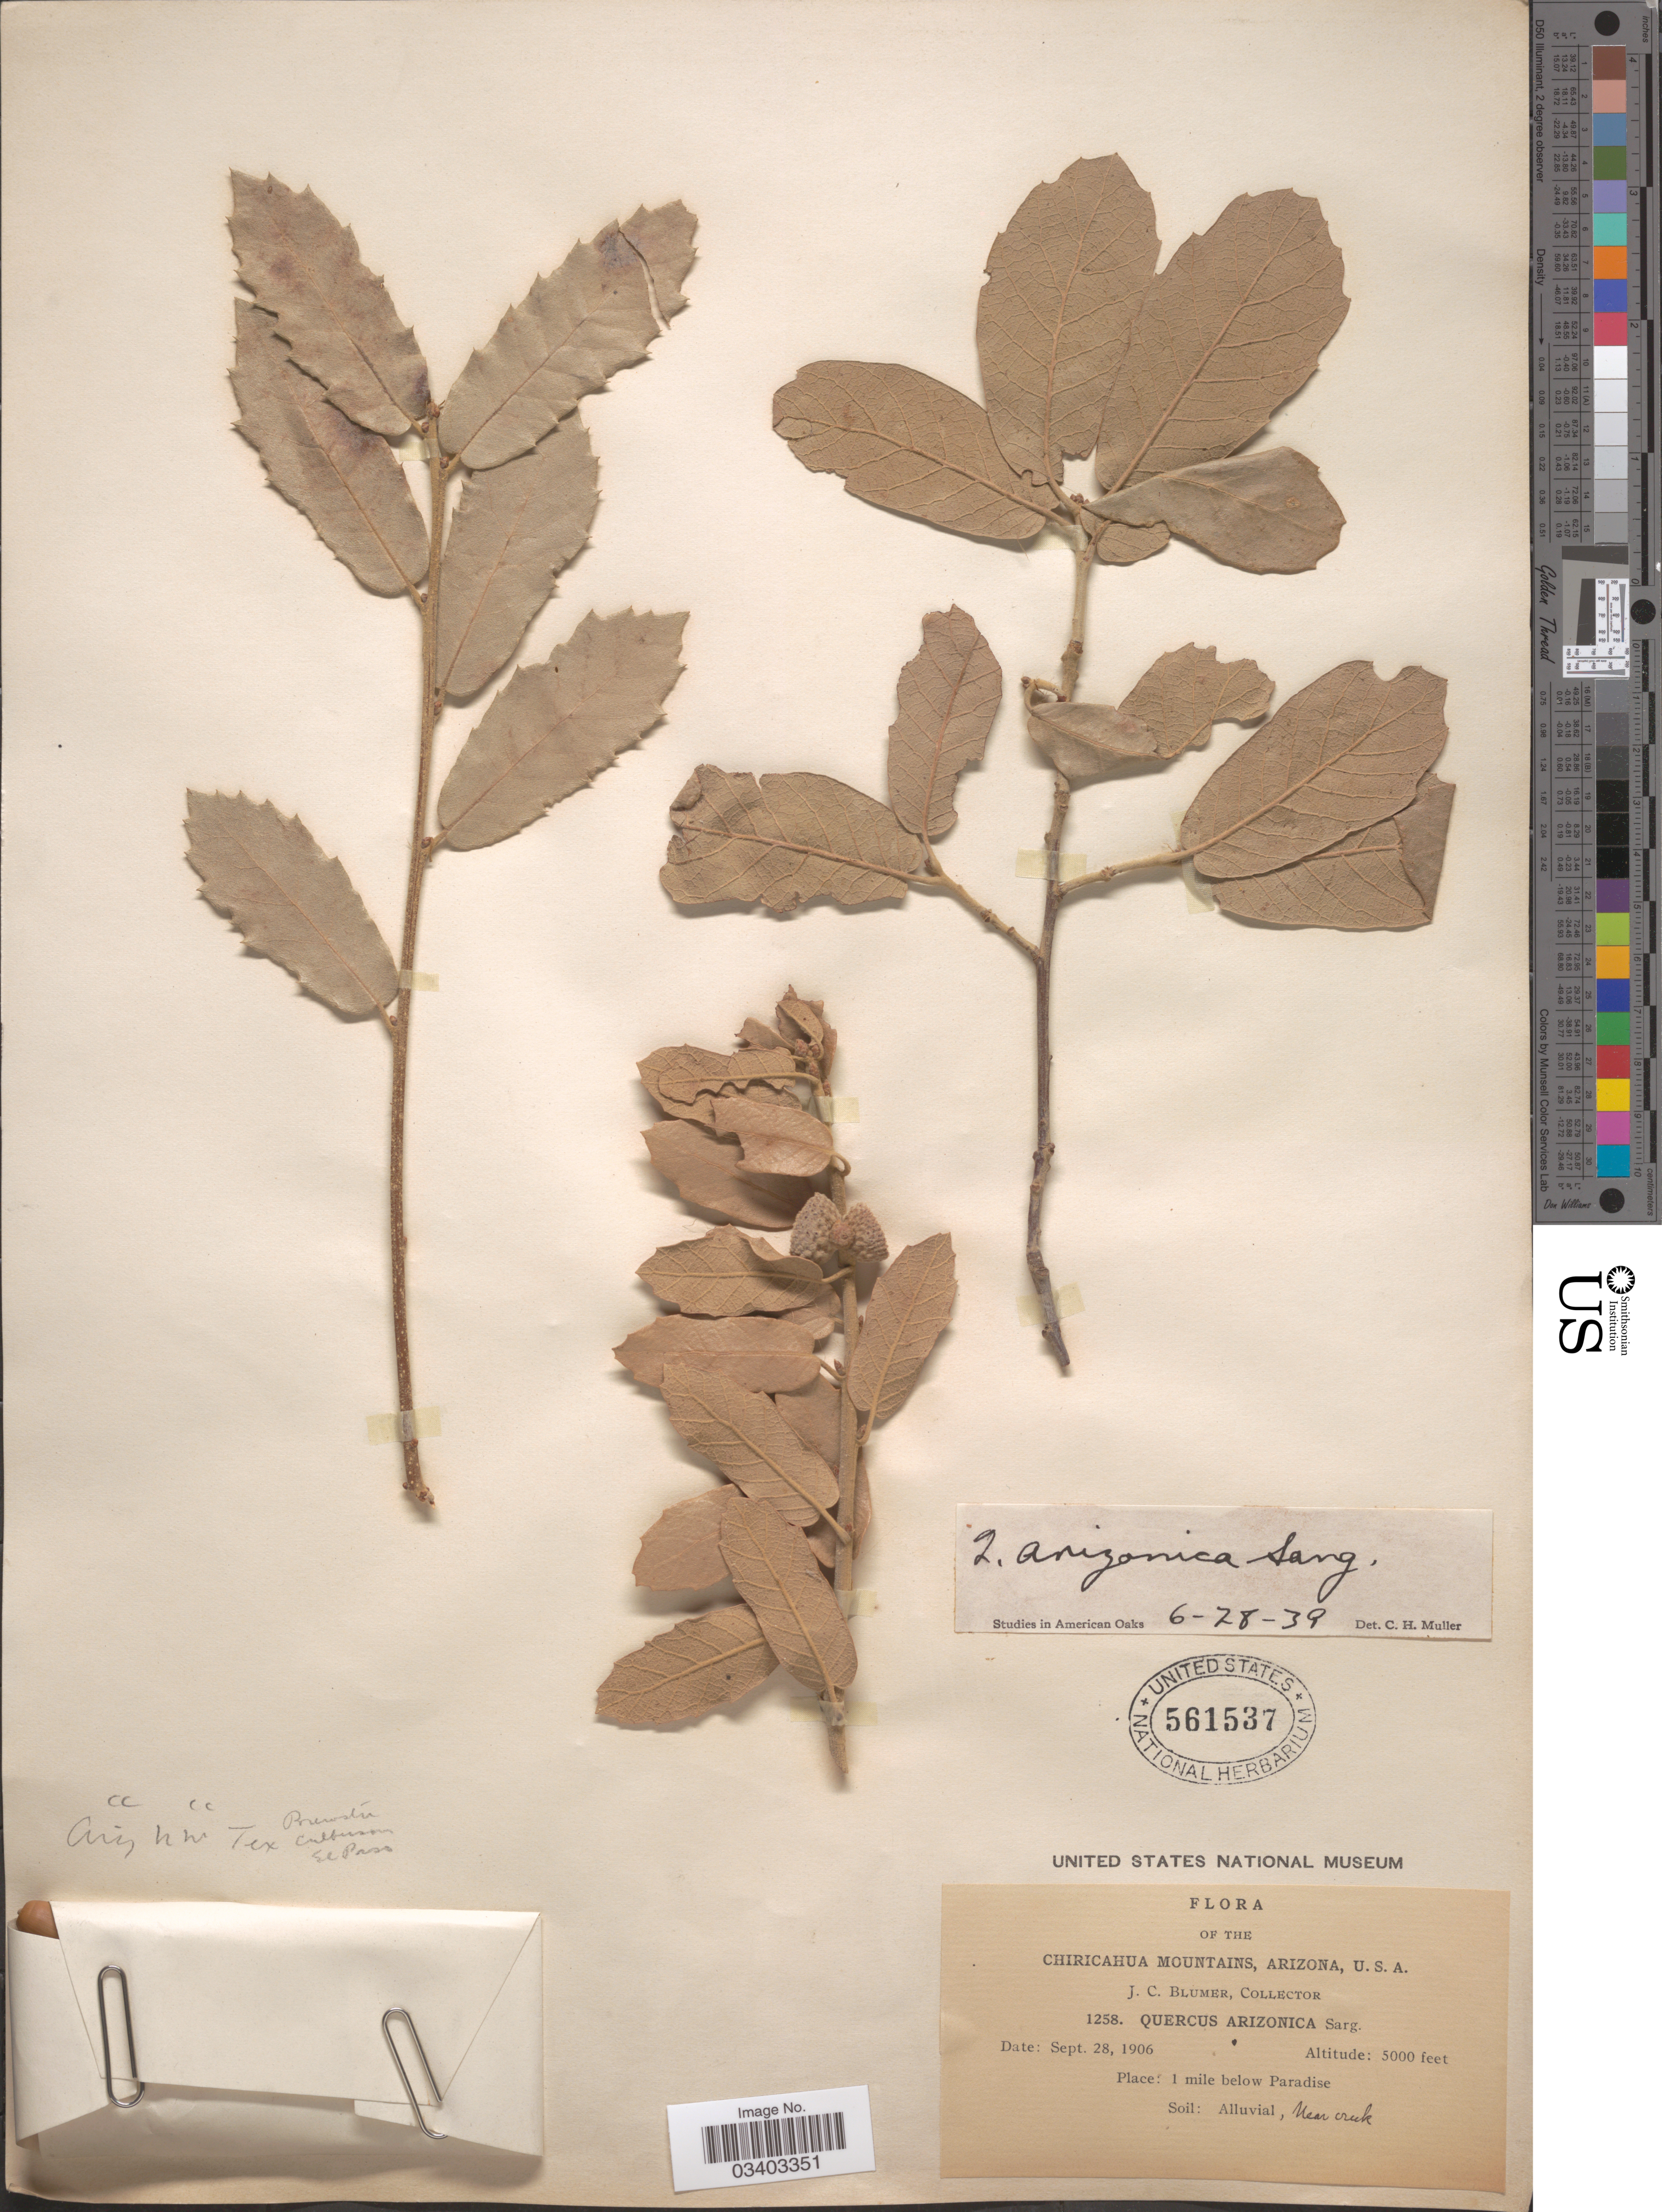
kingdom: Plantae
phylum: Tracheophyta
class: Magnoliopsida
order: Fagales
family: Fagaceae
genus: Quercus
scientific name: Quercus arizonica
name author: Sarg.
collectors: J. C. Blumer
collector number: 1258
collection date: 1906-09-28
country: United States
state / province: Arizona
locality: Chiricahua Mountains. 1 mile below Paradise.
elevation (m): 1524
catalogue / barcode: US 561537